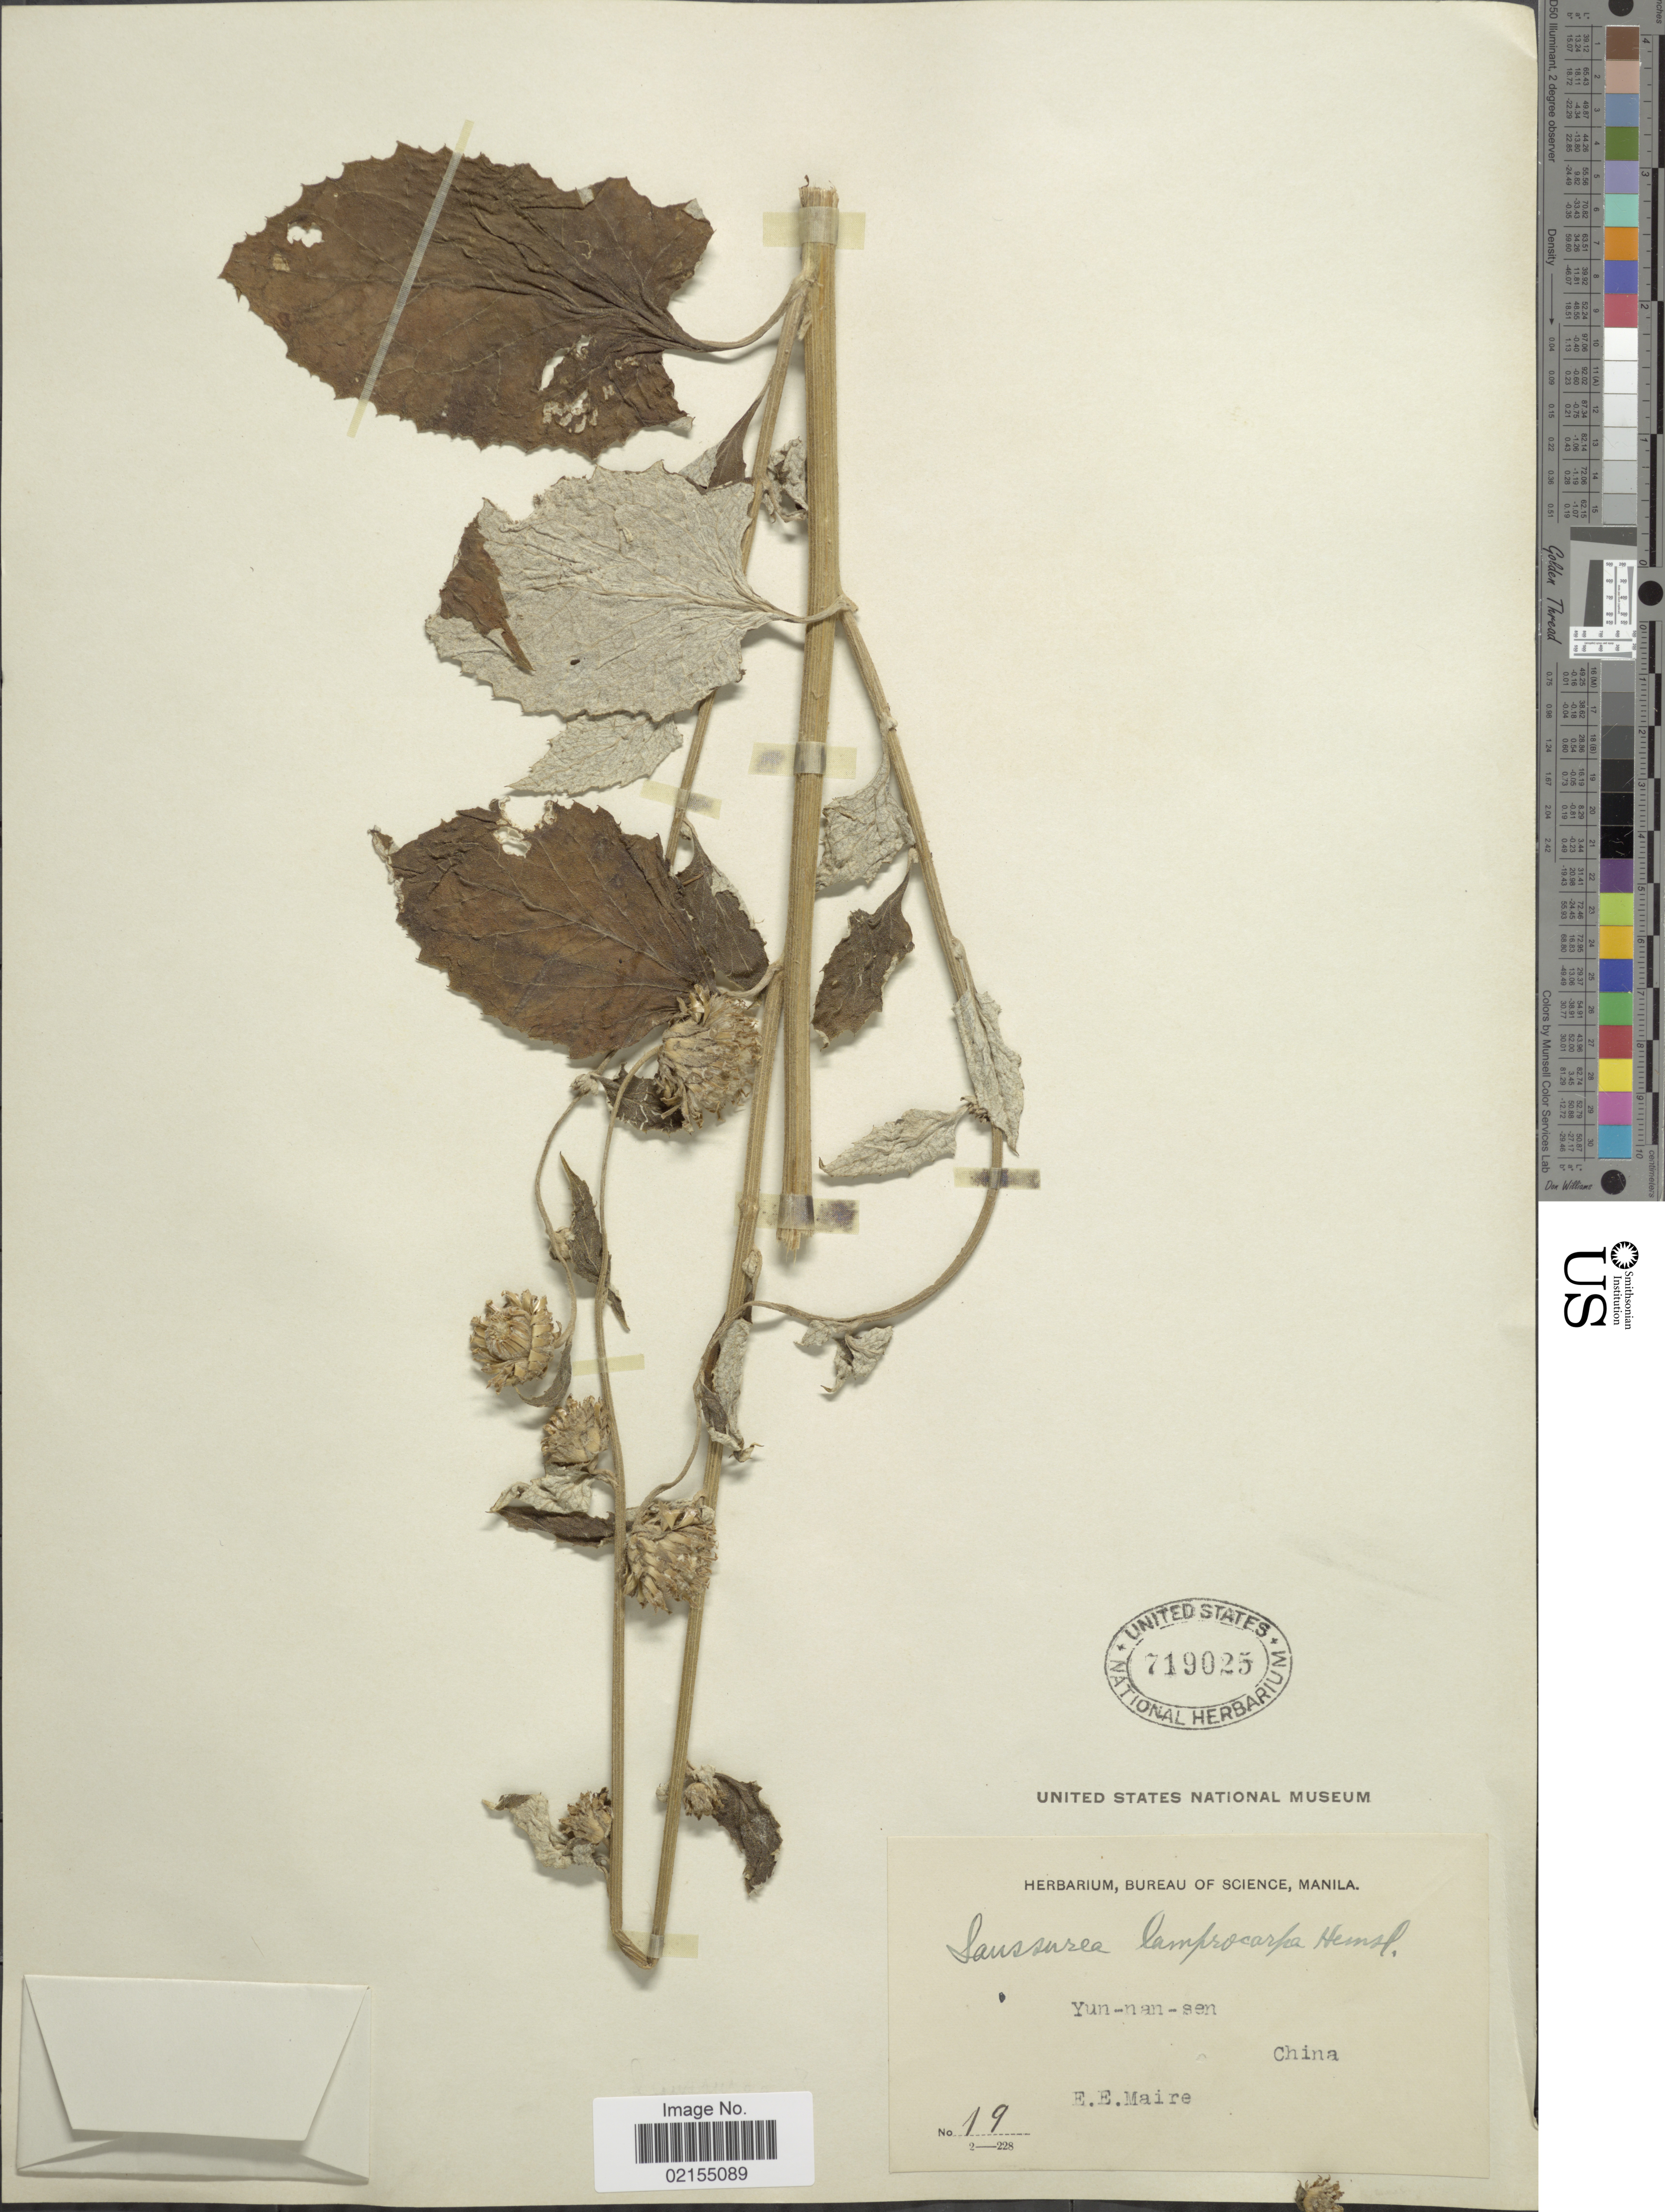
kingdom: Plantae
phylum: Tracheophyta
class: Magnoliopsida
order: Asterales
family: Asteraceae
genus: Himalaiella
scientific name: Himalaiella deltoidea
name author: (DC.) Raab-Straube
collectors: E. E. Maire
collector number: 19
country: China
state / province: Yunnan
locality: Yun-nan-sen, China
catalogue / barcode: US 719025